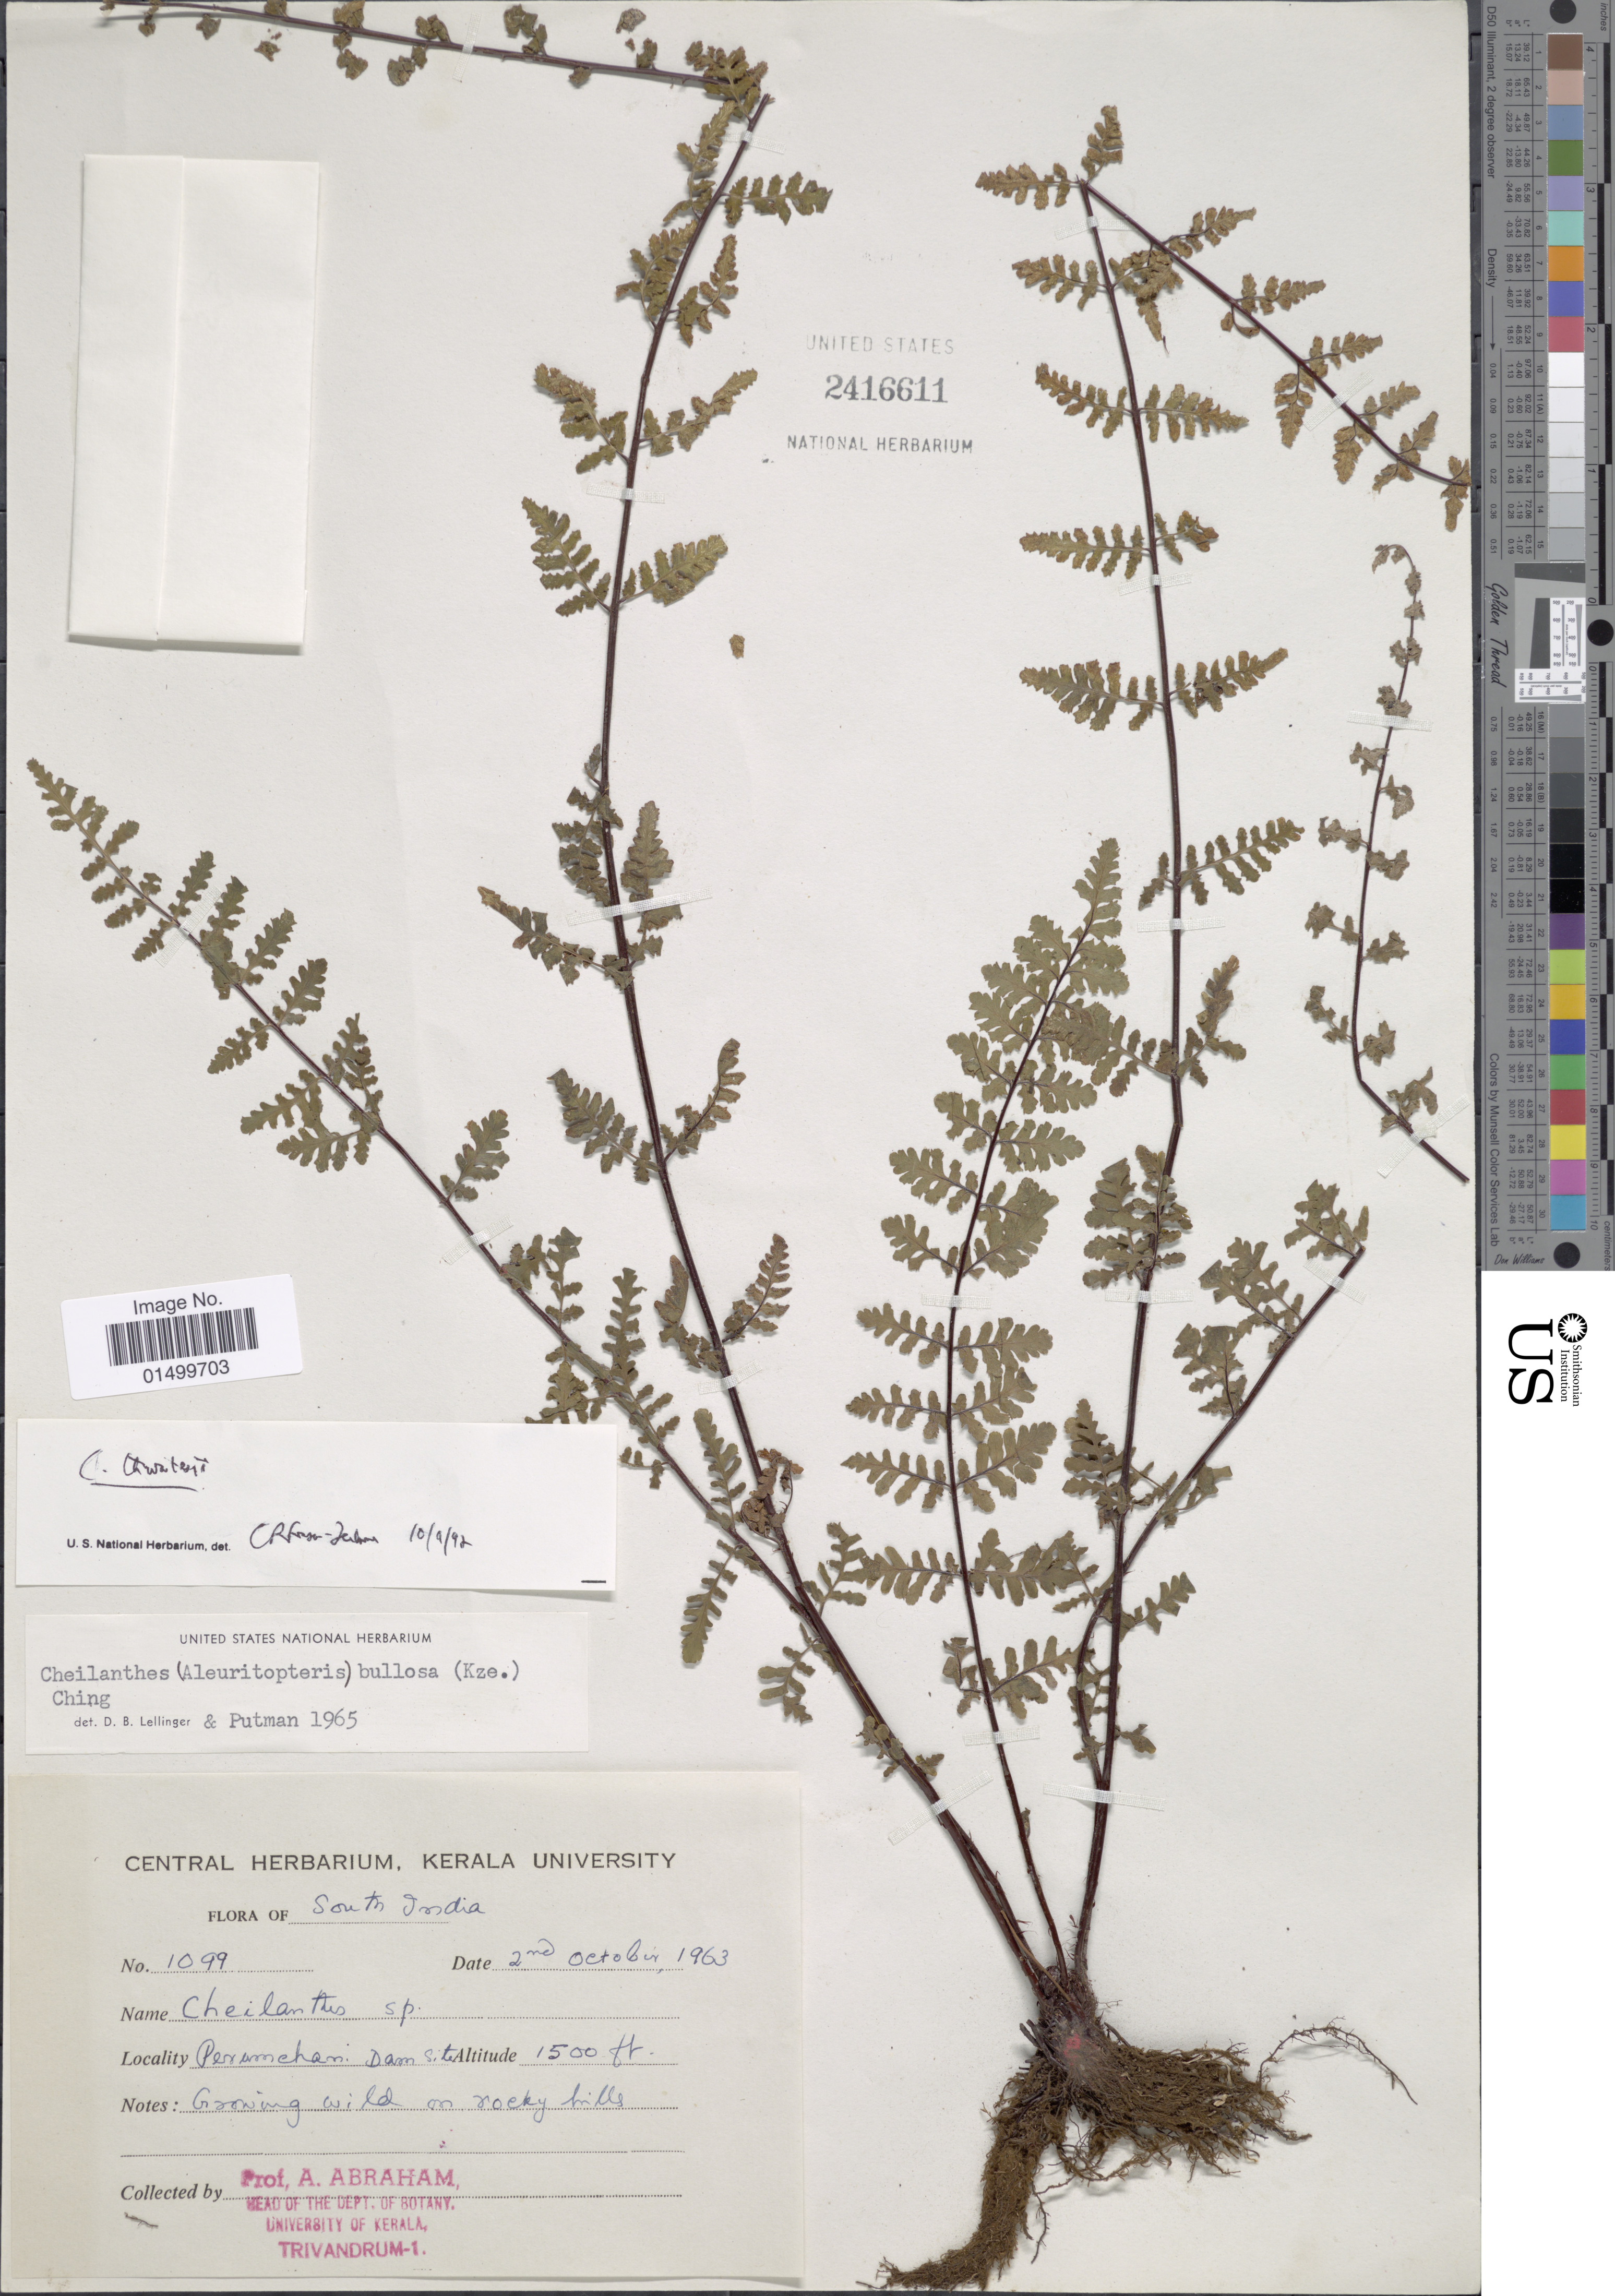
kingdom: Plantae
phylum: Tracheophyta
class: Polypodiopsida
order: Polypodiales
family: Pteridaceae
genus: Cheilanthes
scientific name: Cheilanthes thwaitesii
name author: Mett.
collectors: A. Abraham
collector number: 1099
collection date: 1963-10-02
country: India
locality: South India, Perunchani: Dam Siti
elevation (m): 457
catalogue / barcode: US 2416611